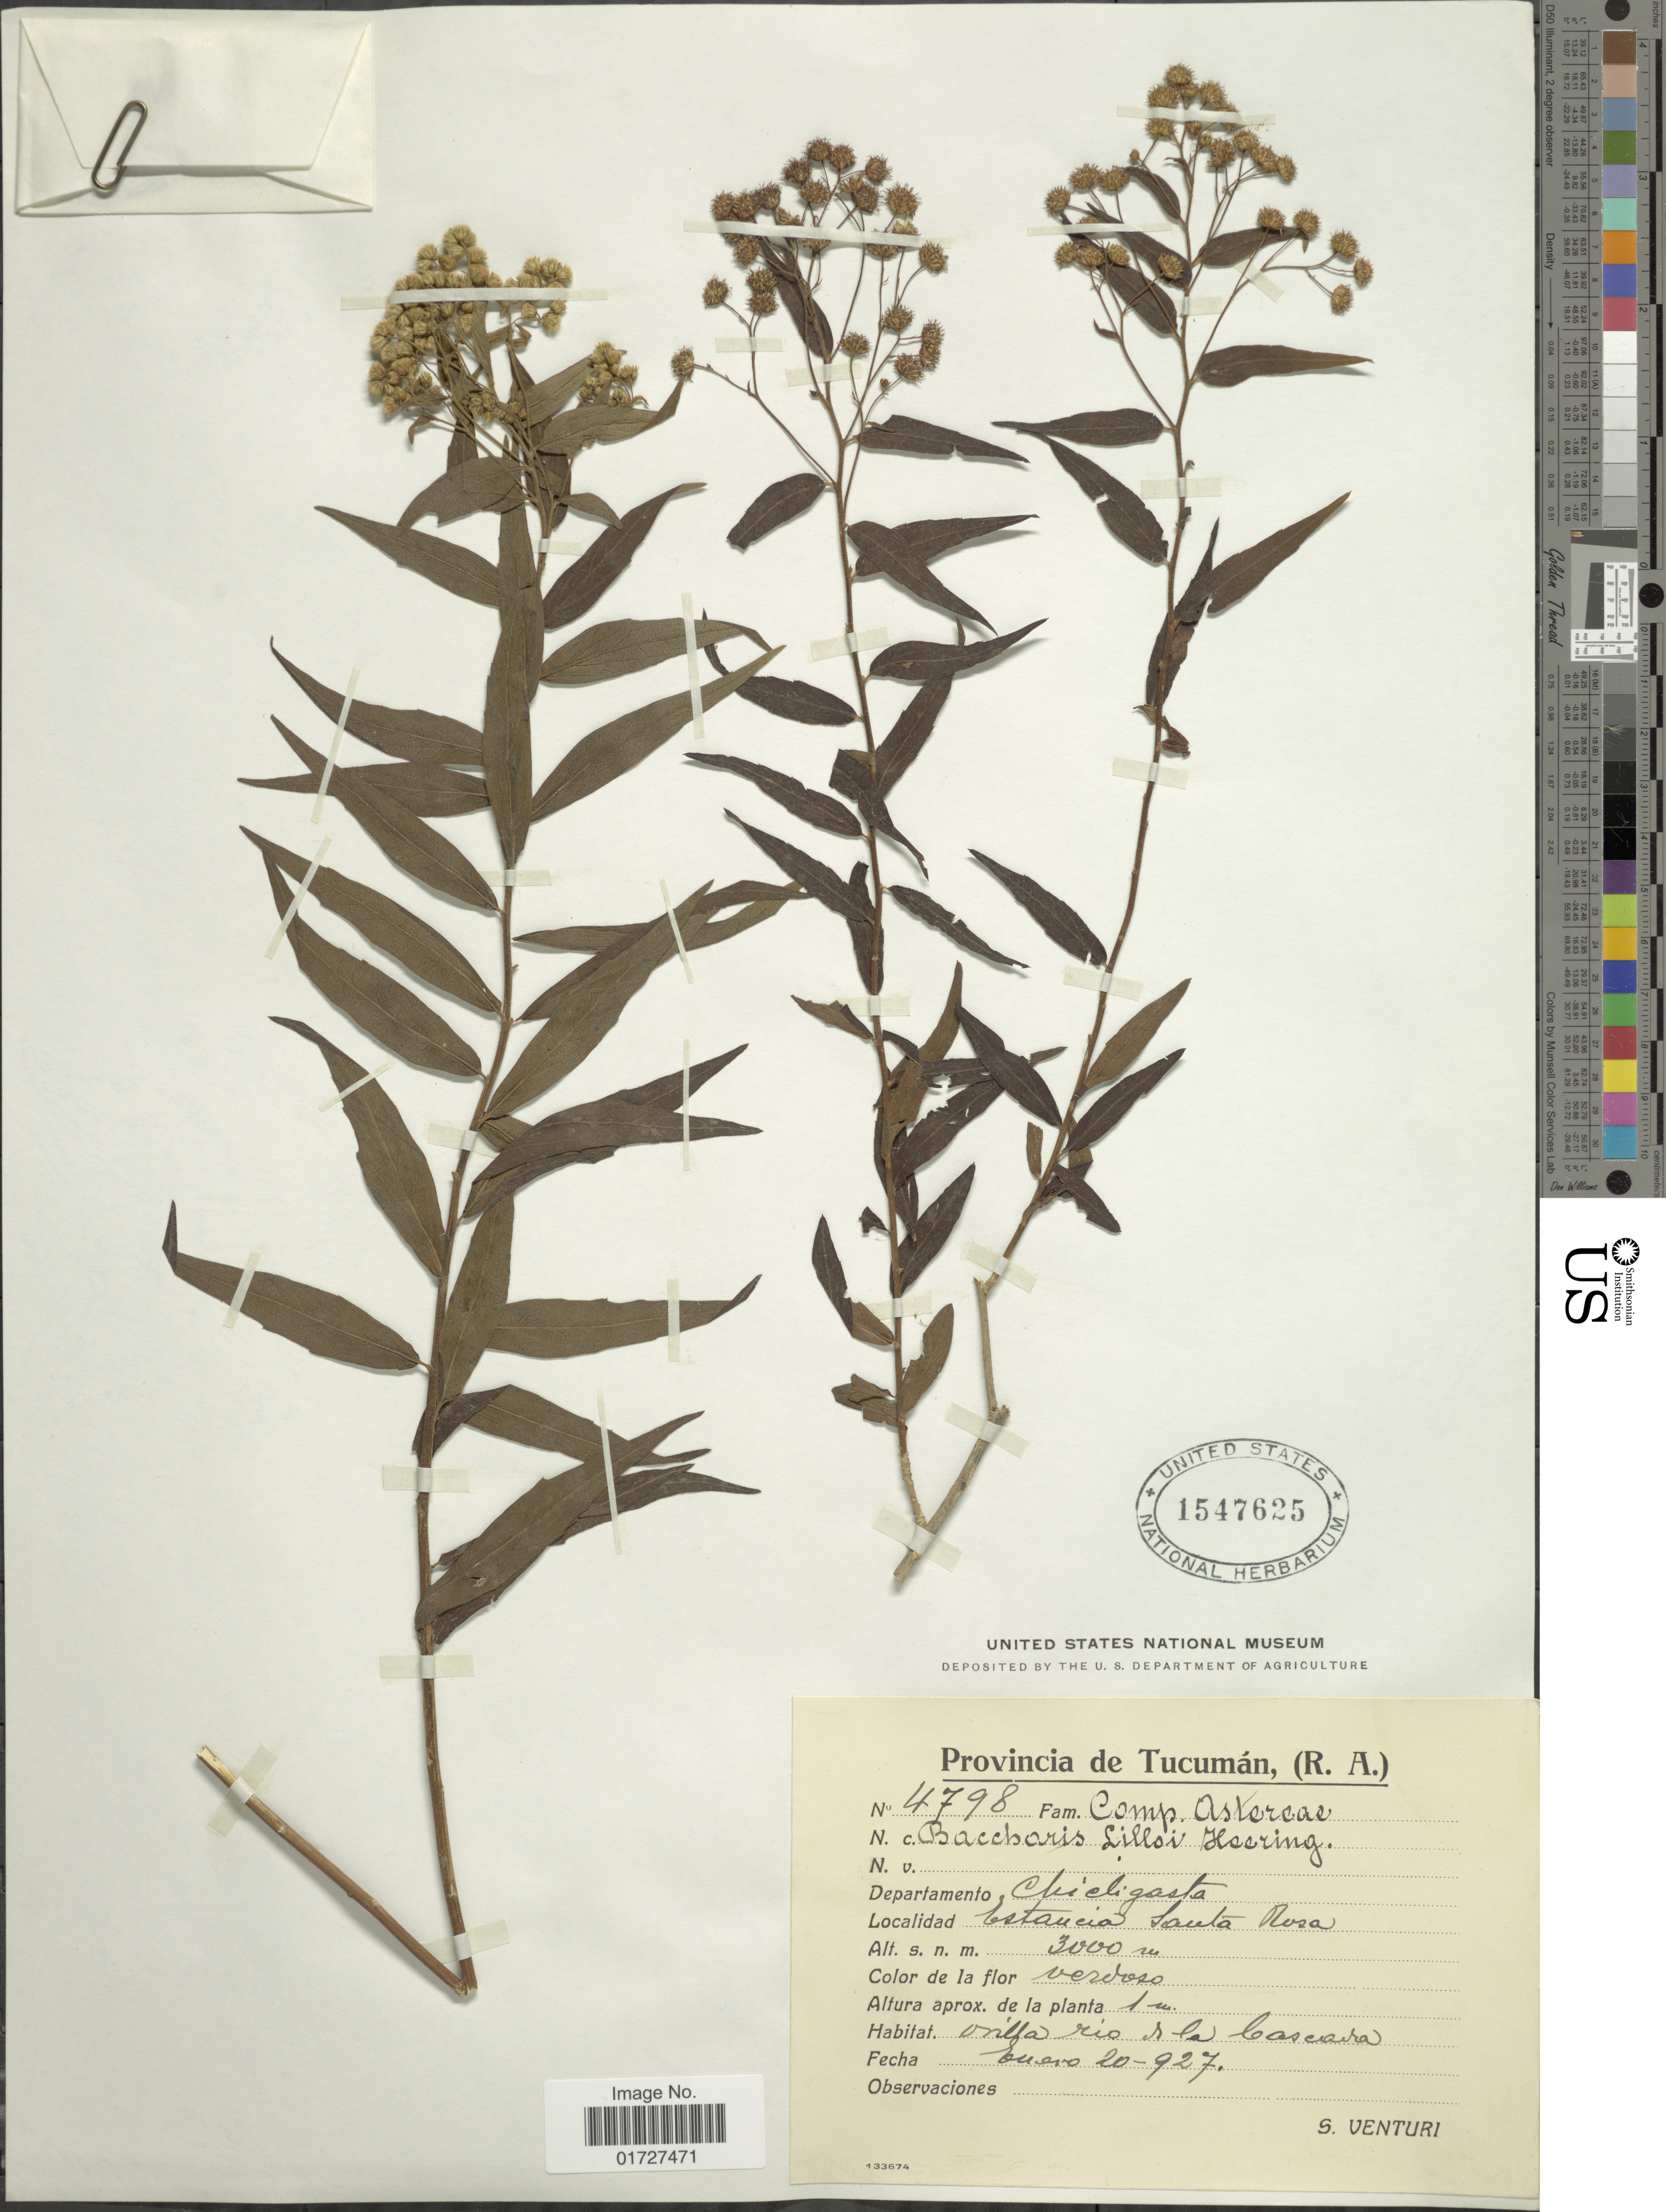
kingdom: Plantae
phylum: Tracheophyta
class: Magnoliopsida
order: Asterales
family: Asteraceae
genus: Baccharis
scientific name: Baccharis lilloi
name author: Heering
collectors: S. Venturi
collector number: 4798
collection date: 1927-01-20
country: Argentina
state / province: Tucuman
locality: Departamento Chicligasta, Estancia Santa Rosa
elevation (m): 3000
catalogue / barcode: US 1547625